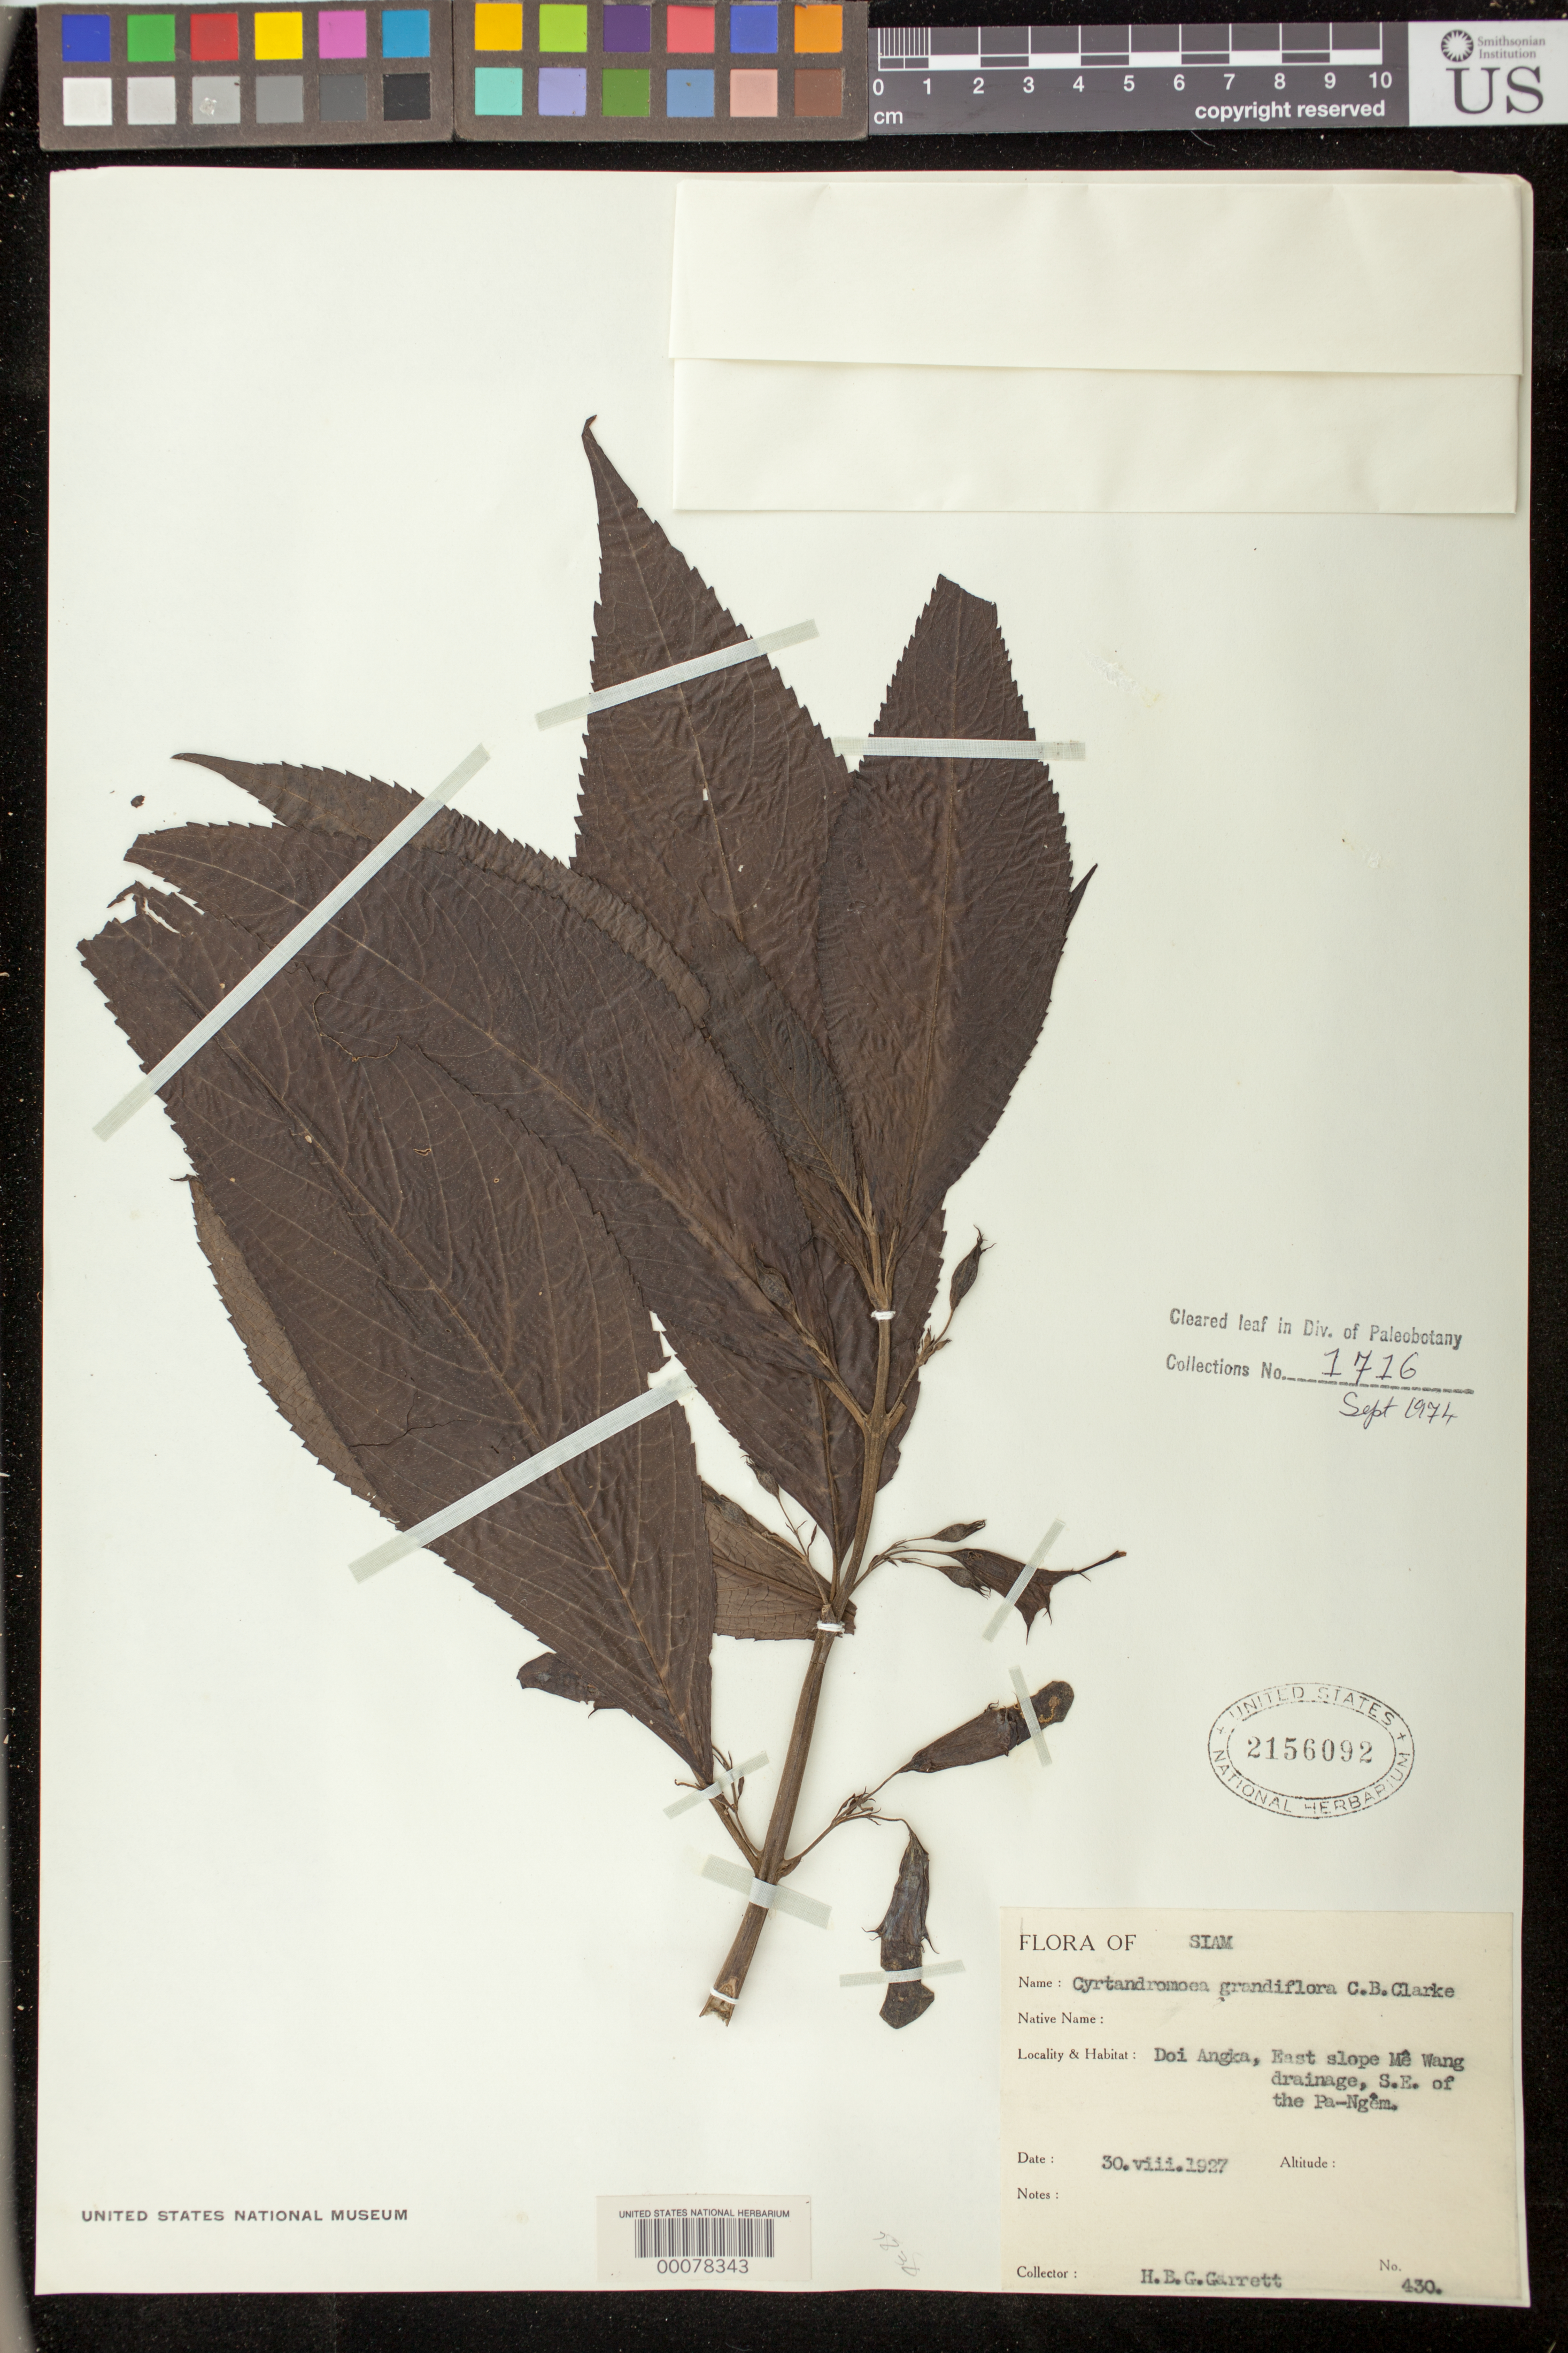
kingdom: Plantae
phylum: Tracheophyta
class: Magnoliopsida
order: Lamiales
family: Phrymaceae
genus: Cyrtandromoea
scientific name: Cyrtandromoea grandiflora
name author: C.B. Clarke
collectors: H. Garrett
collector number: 430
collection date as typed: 30 Aug 1927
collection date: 1927-08-30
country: Thailand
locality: Doi angka, east slope me wang drainage, se of the pa-ngem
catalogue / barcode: US 2156092